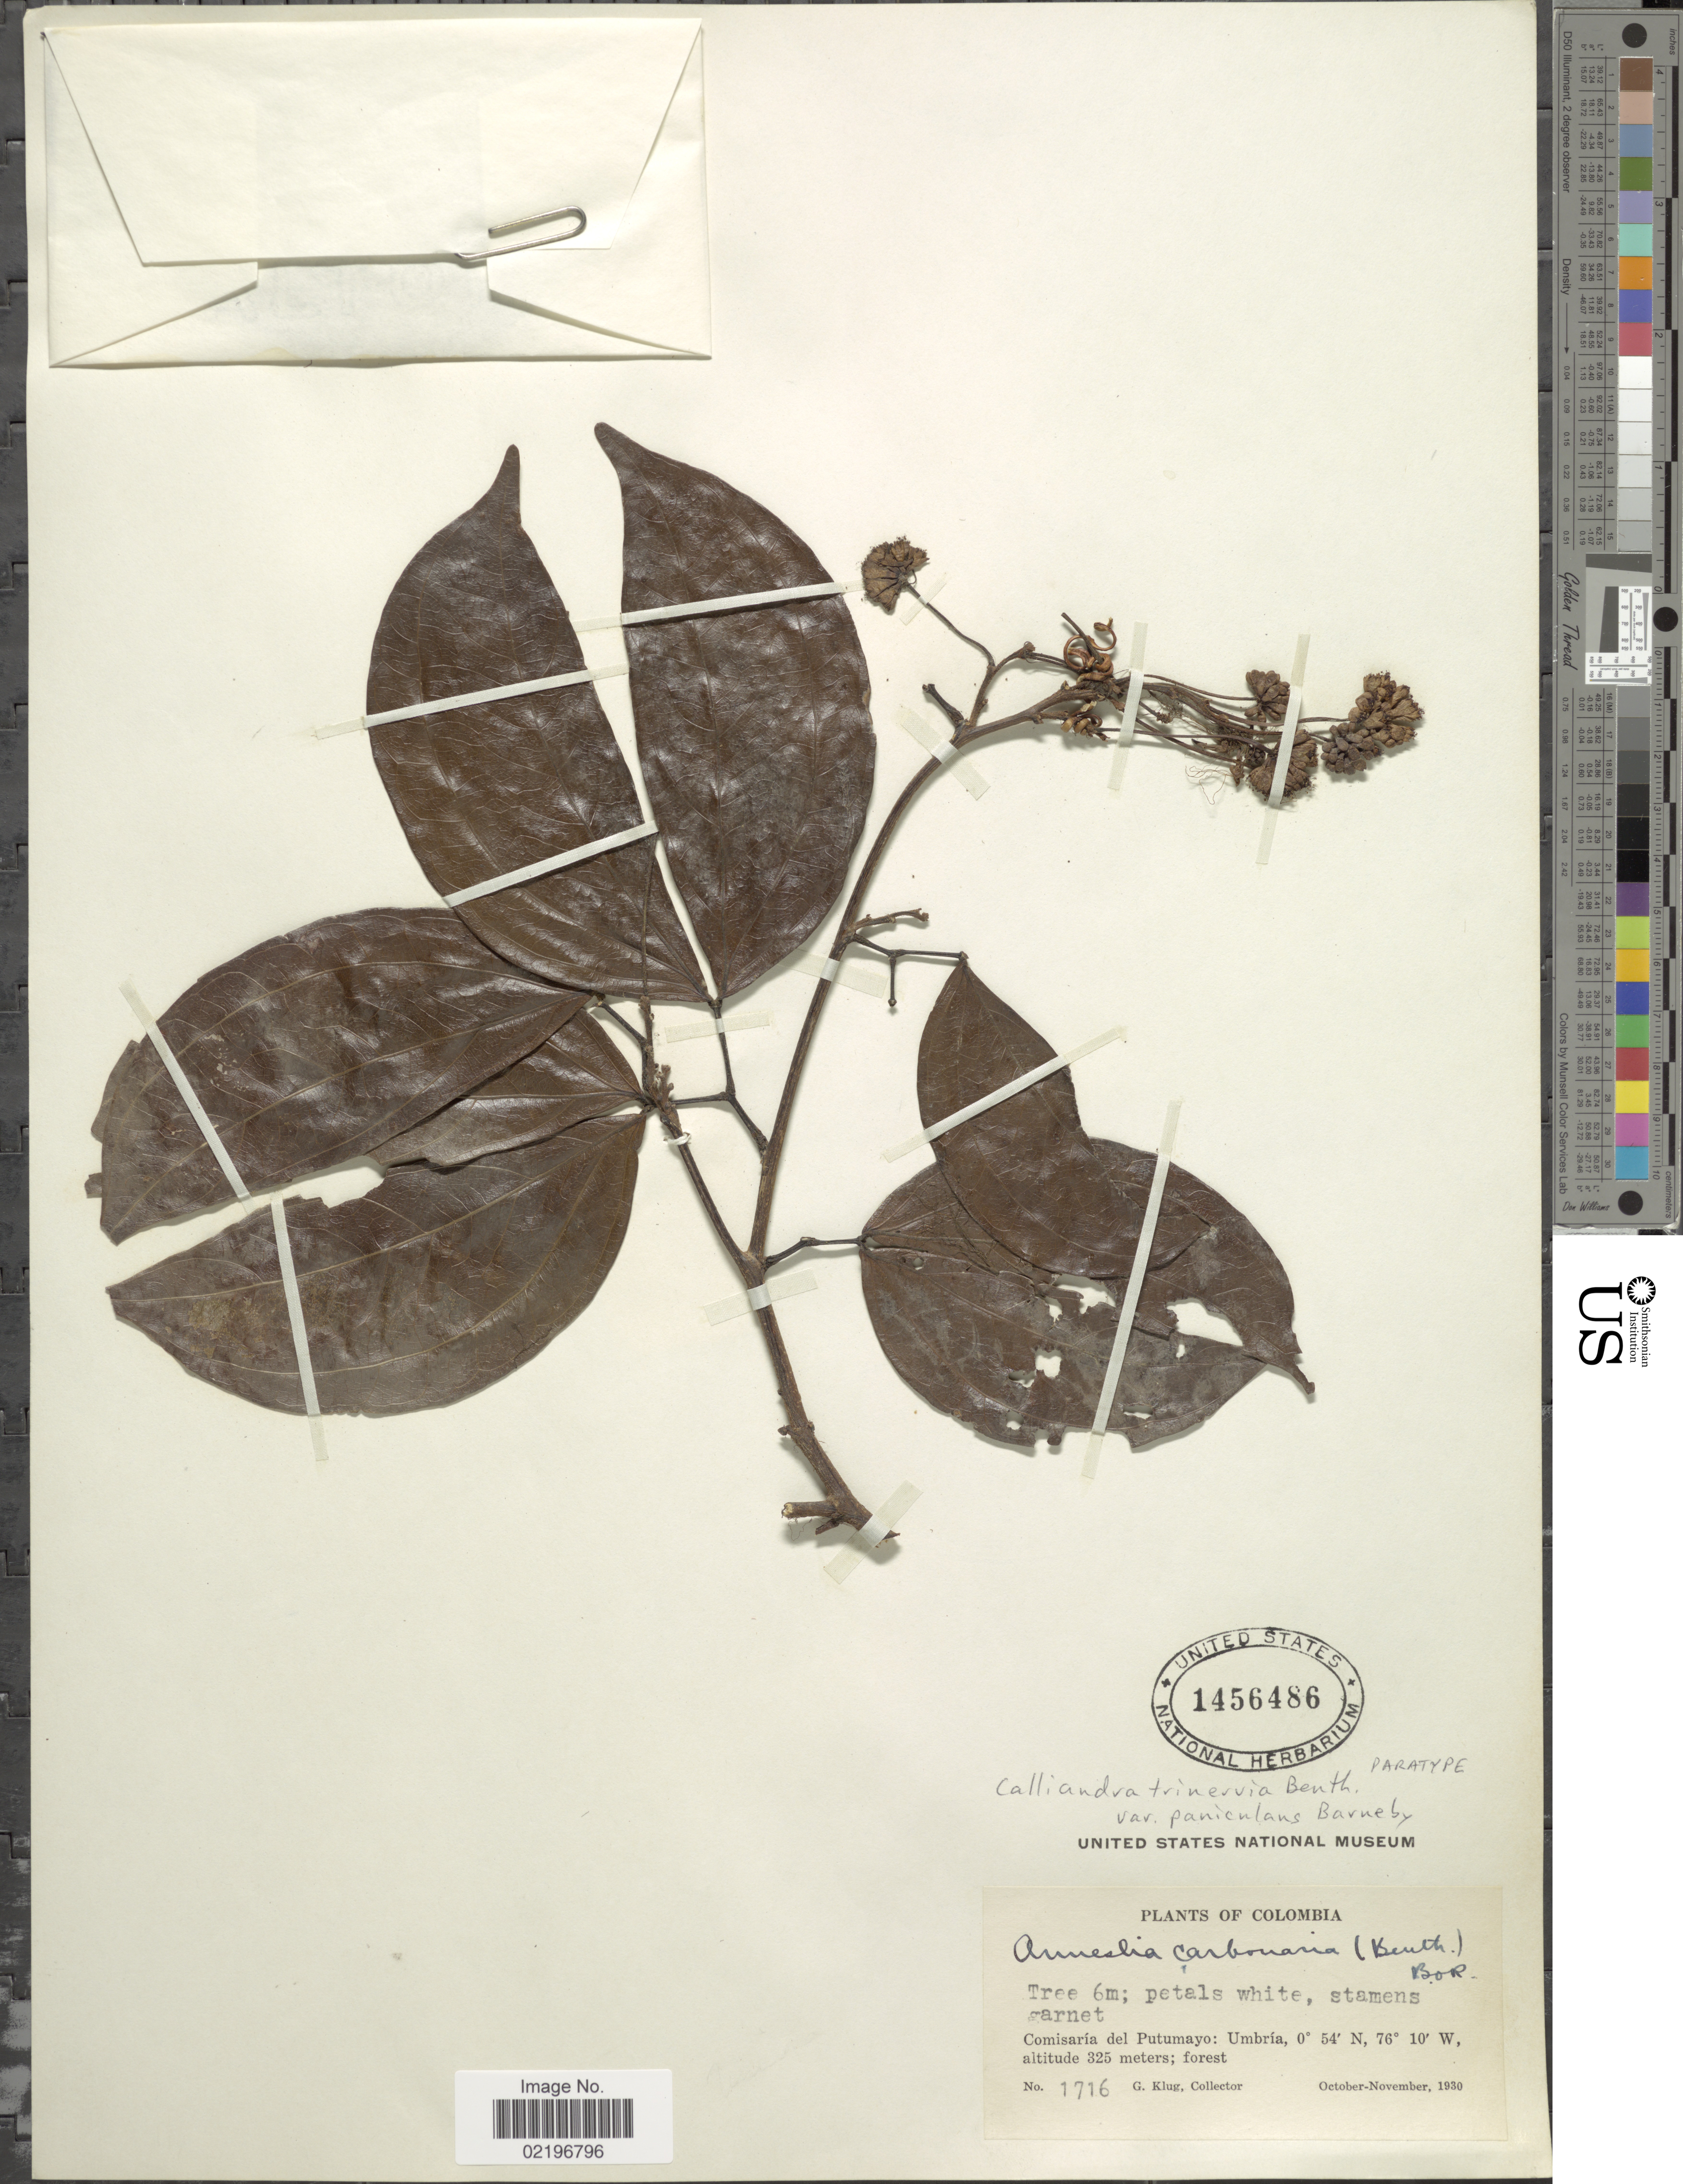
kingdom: Plantae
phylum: Tracheophyta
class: Magnoliopsida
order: Fabales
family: Fabaceae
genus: Calliandra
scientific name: Calliandra trinervia var. paniculans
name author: Barneby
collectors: G. Klug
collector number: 1716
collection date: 1930-10/1930-11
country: Colombia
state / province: Putumayo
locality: Comisaria del Putumayo: Umbria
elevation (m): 325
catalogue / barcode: US 1456486